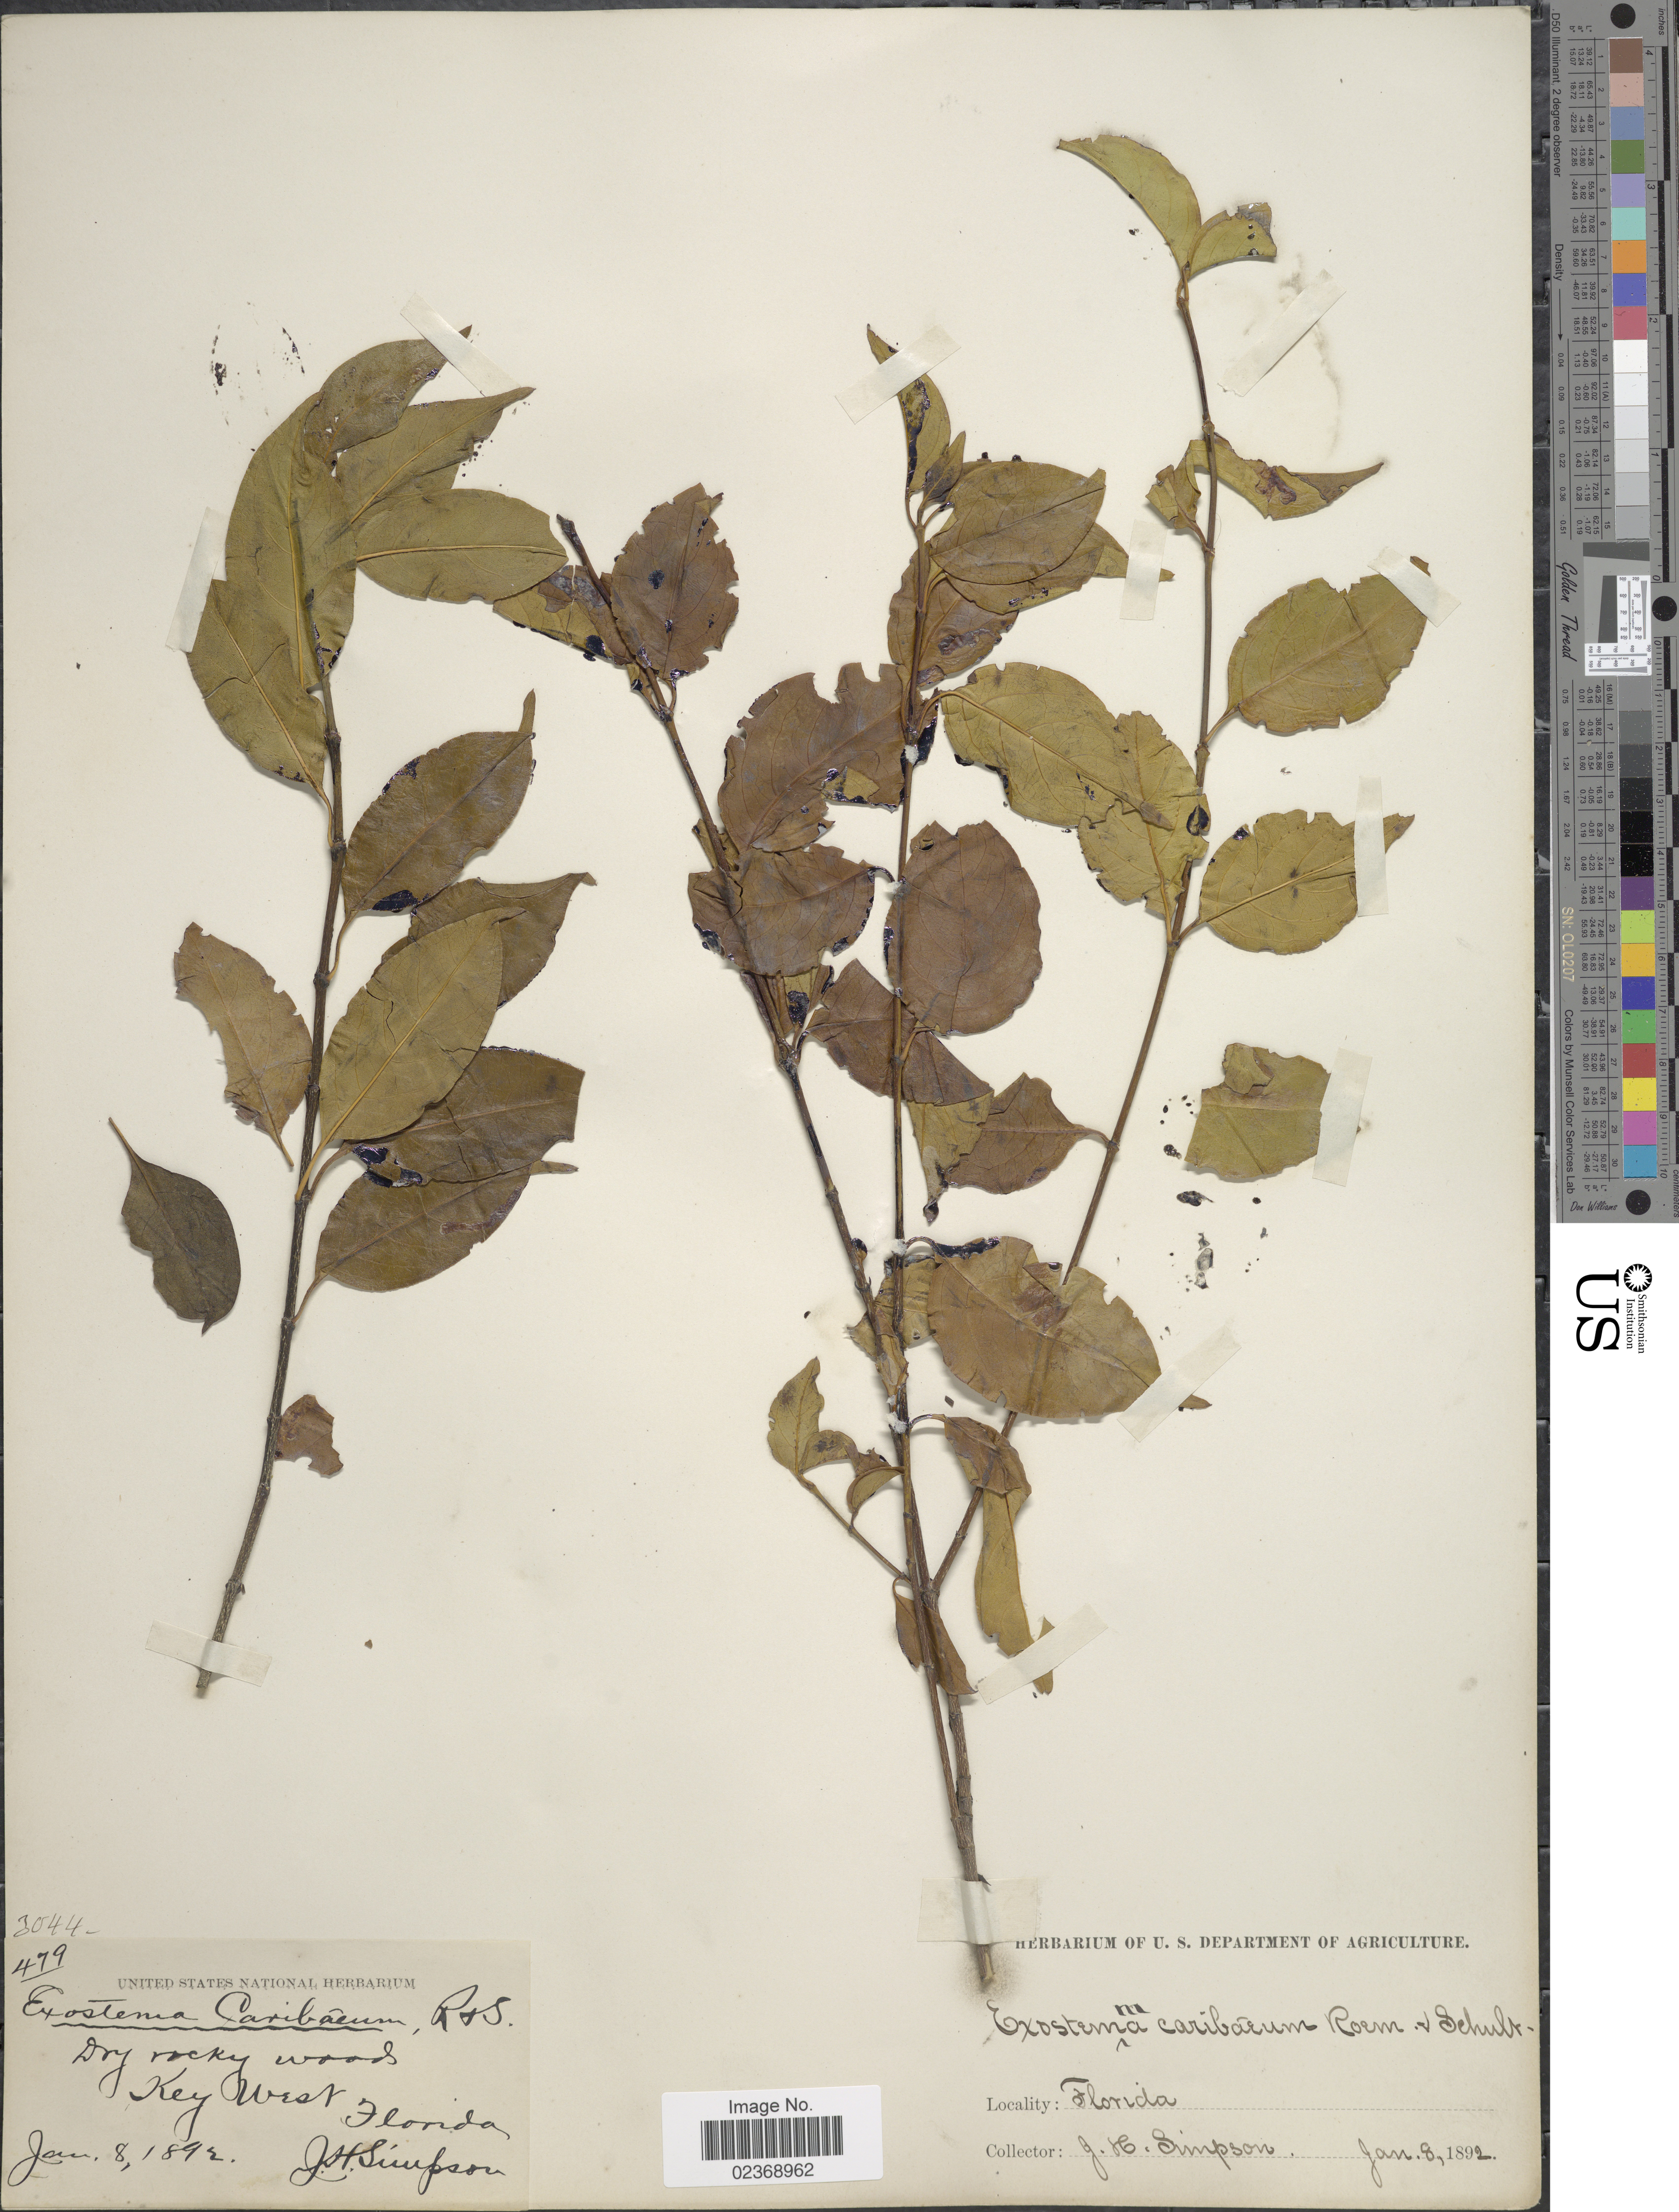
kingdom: Plantae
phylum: Tracheophyta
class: Magnoliopsida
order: Gentianales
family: Rubiaceae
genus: Exostema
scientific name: Exostema caribaeum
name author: (Jacq.) Roem. & Schult.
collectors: J. H. Simpson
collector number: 479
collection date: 1892-01-08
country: United States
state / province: Florida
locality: Dry rocky woods, Key West